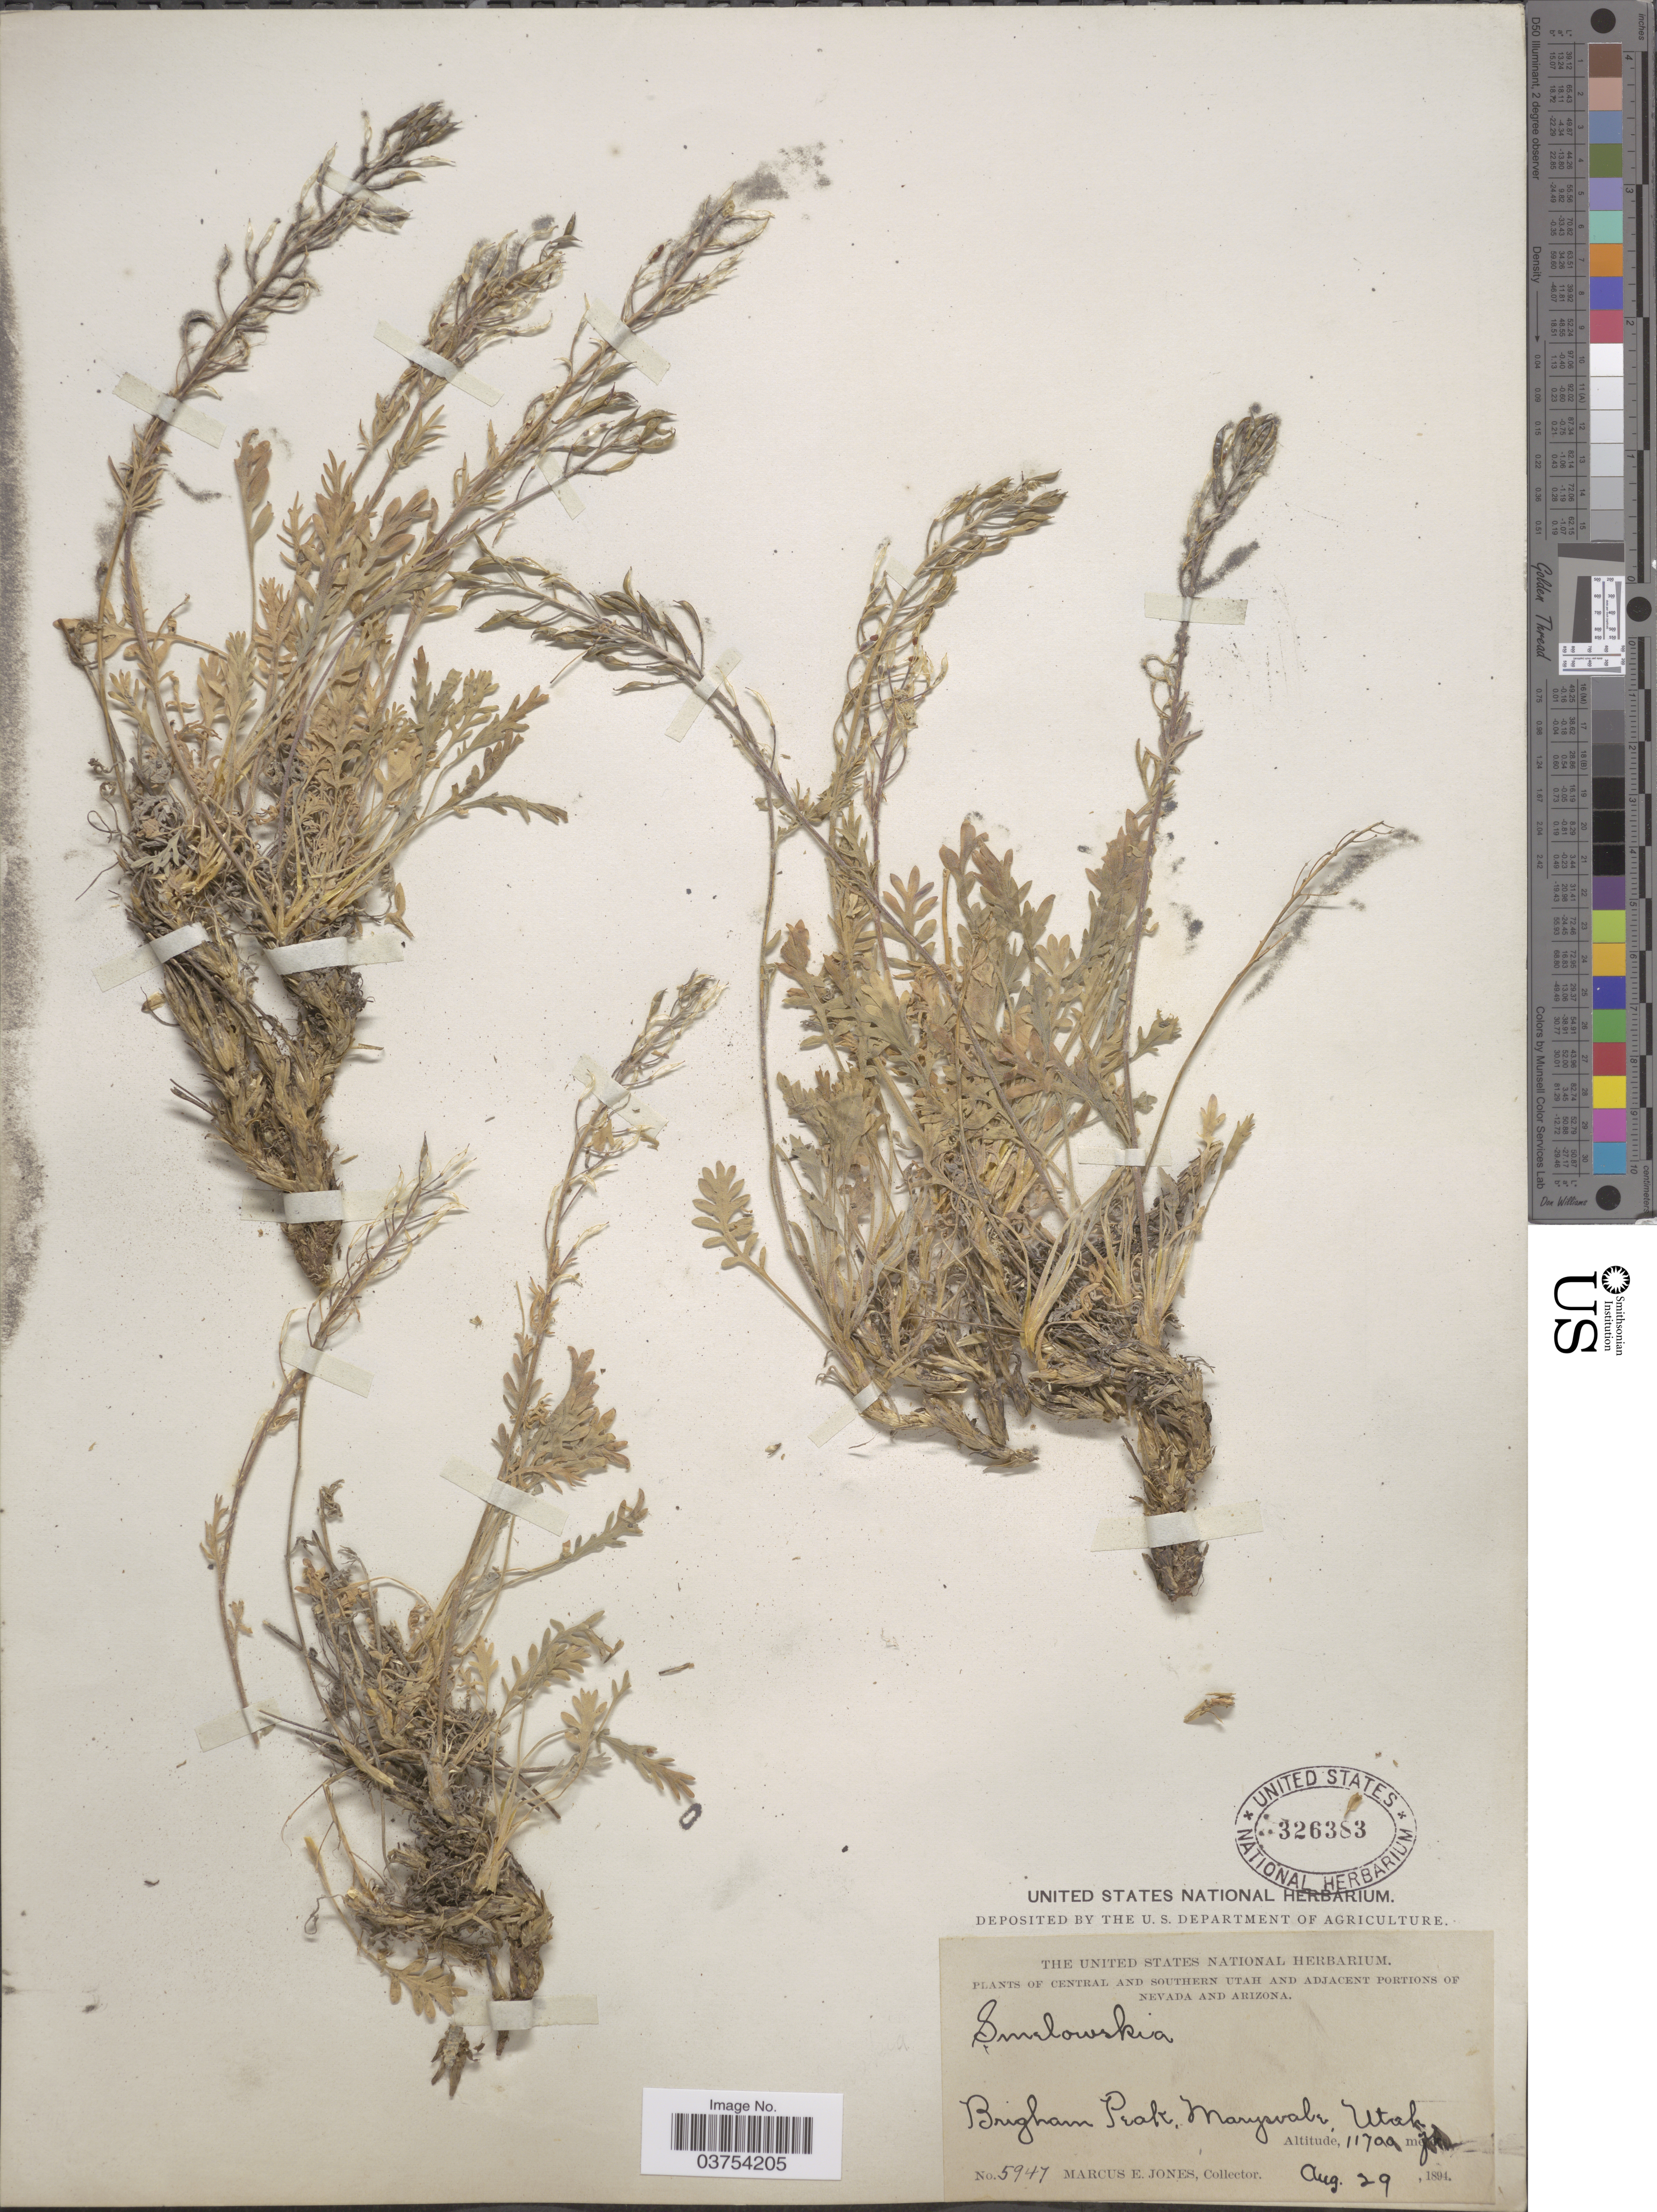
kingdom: Plantae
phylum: Tracheophyta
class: Magnoliopsida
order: Brassicales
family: Brassicaceae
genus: Smelowskia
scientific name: Smelowskia calycina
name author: (Stephan) C.A. Mey.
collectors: M. E. Jones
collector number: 5947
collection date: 1894-08-29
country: United States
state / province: Utah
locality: Central and southern Utah. Brigham Peak, Marysvale.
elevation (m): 3566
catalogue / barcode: US 326383